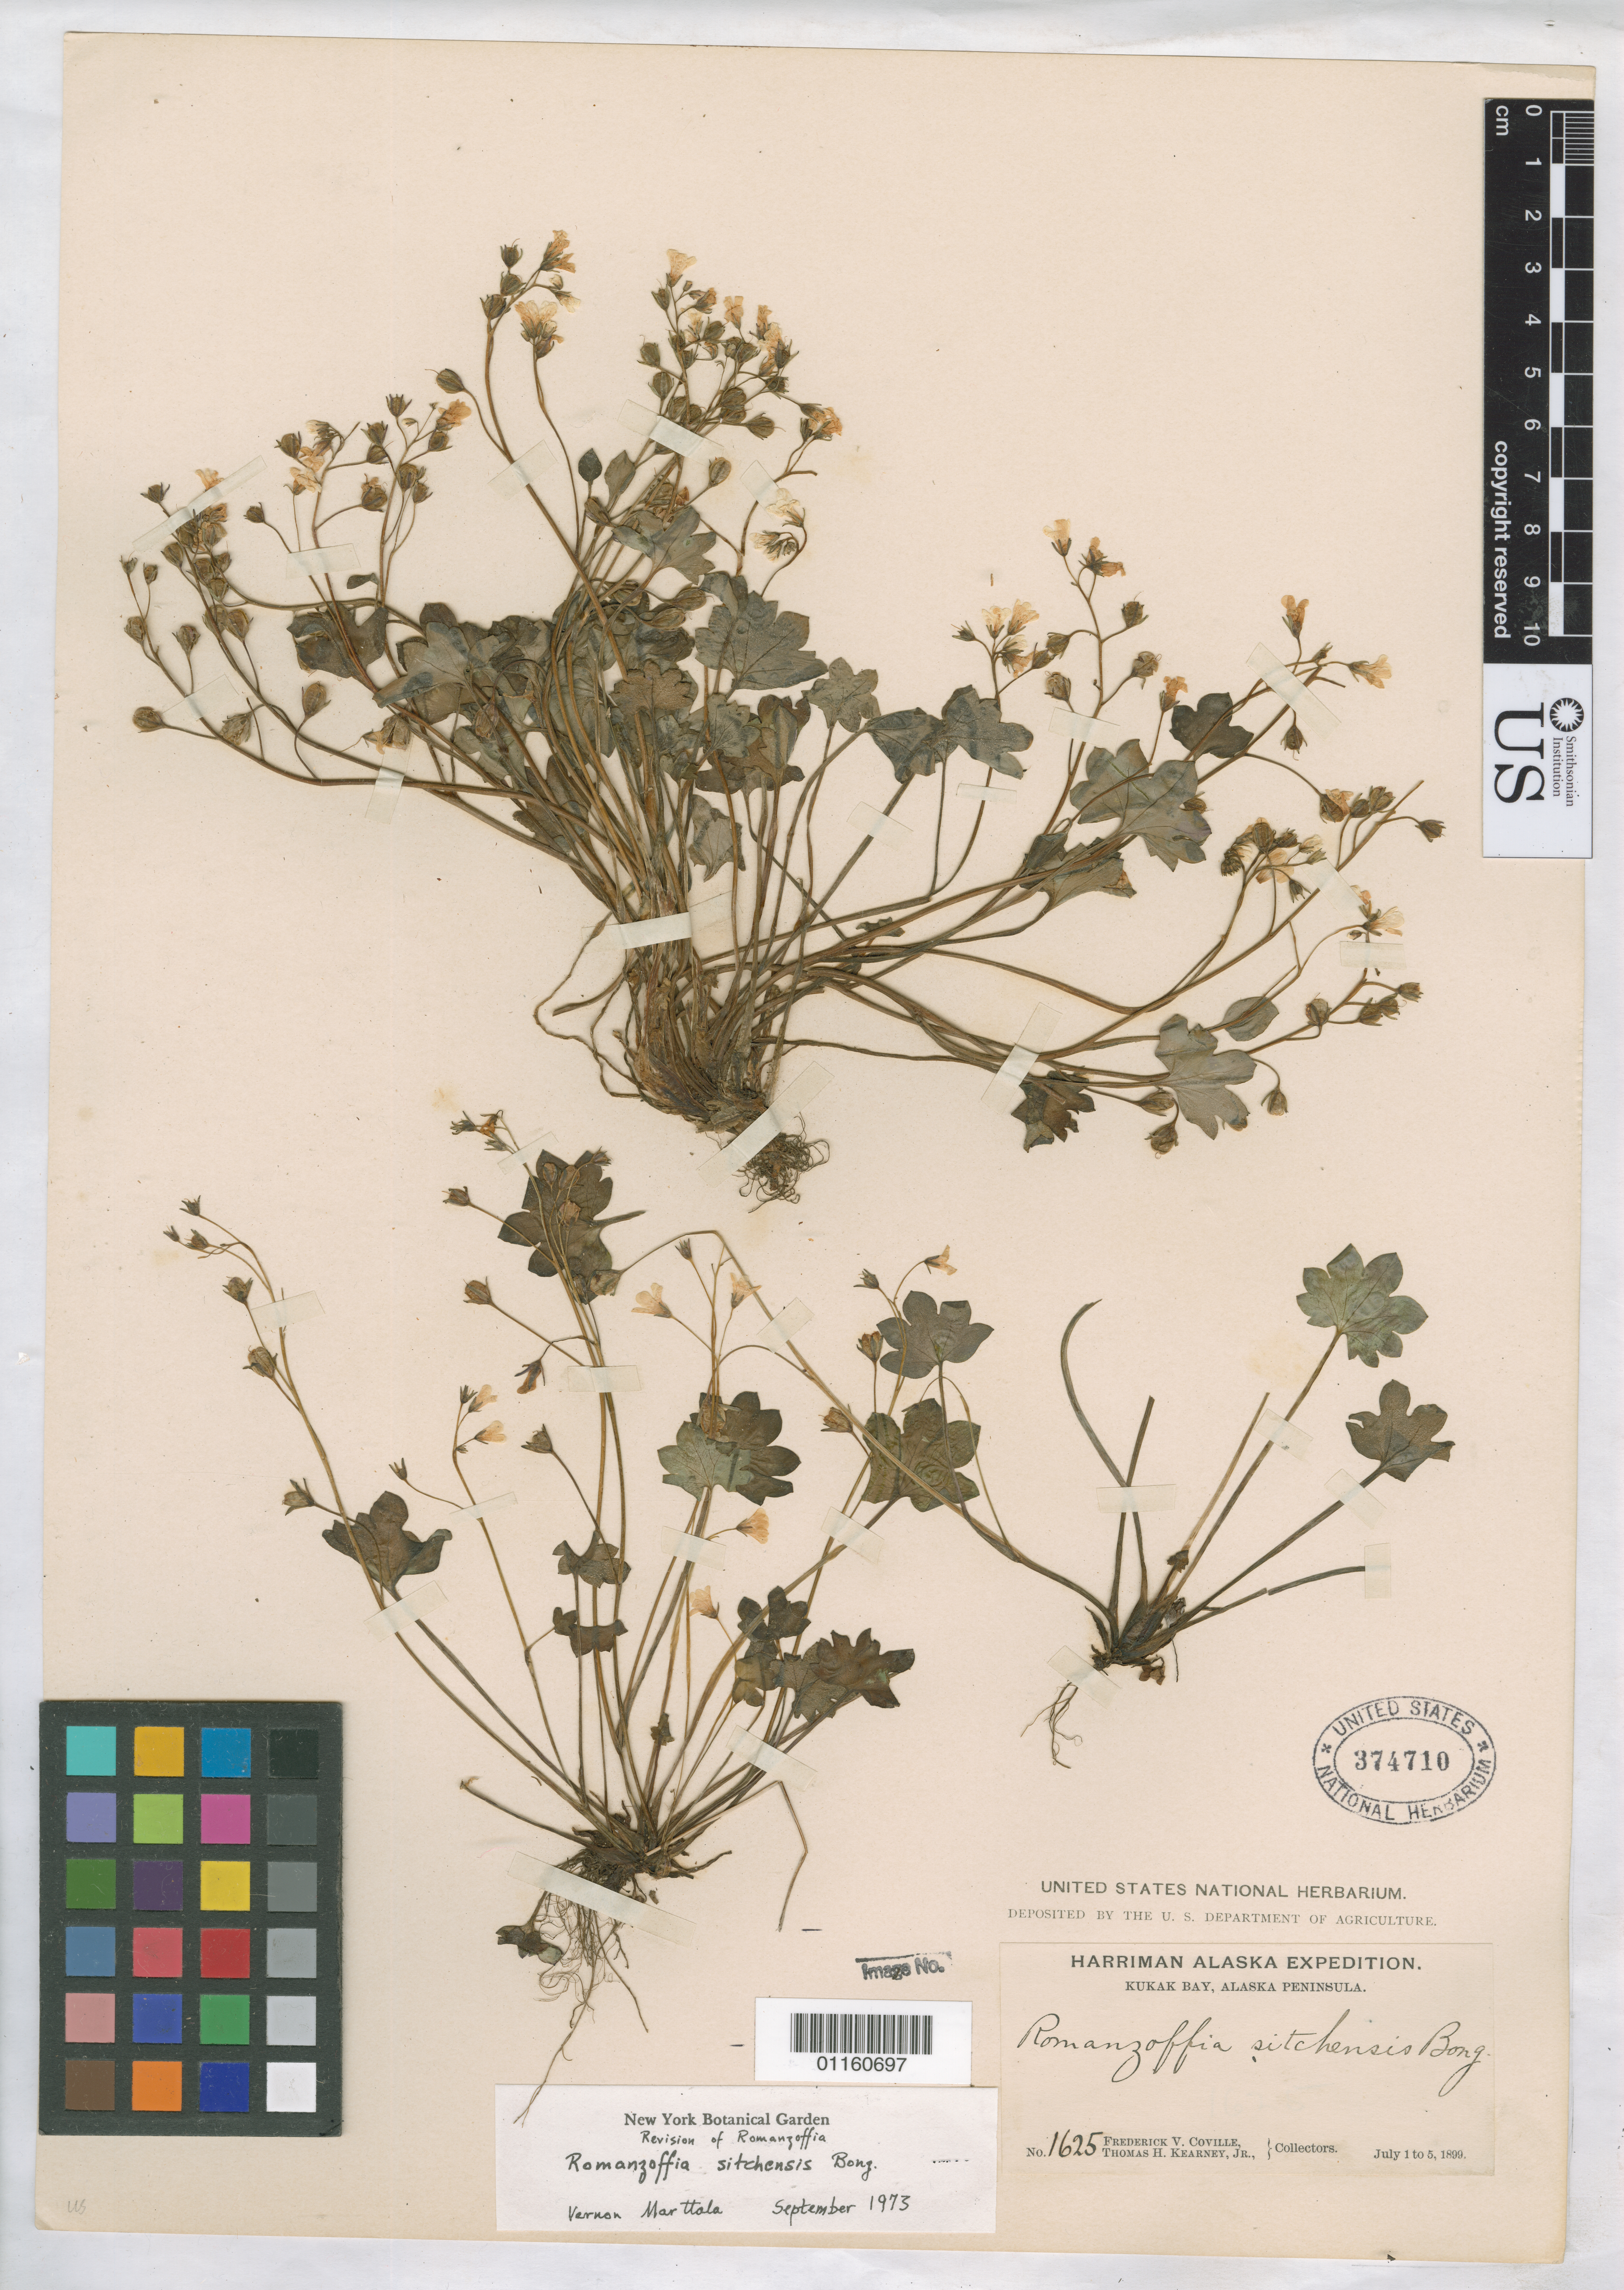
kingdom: Plantae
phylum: Tracheophyta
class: Magnoliopsida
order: Boraginales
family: Hydrophyllaceae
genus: Romanzoffia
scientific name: Romanzoffia sitchensis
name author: Bong.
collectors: F. V. Coville & T. H. Kearney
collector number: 1625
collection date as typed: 1 Jul 1899 to 5 Jul 1899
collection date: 1899-07-01/1899-07-05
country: United States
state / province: Alaska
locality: Kukak Bay, Alaska Peninsula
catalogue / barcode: US 374710